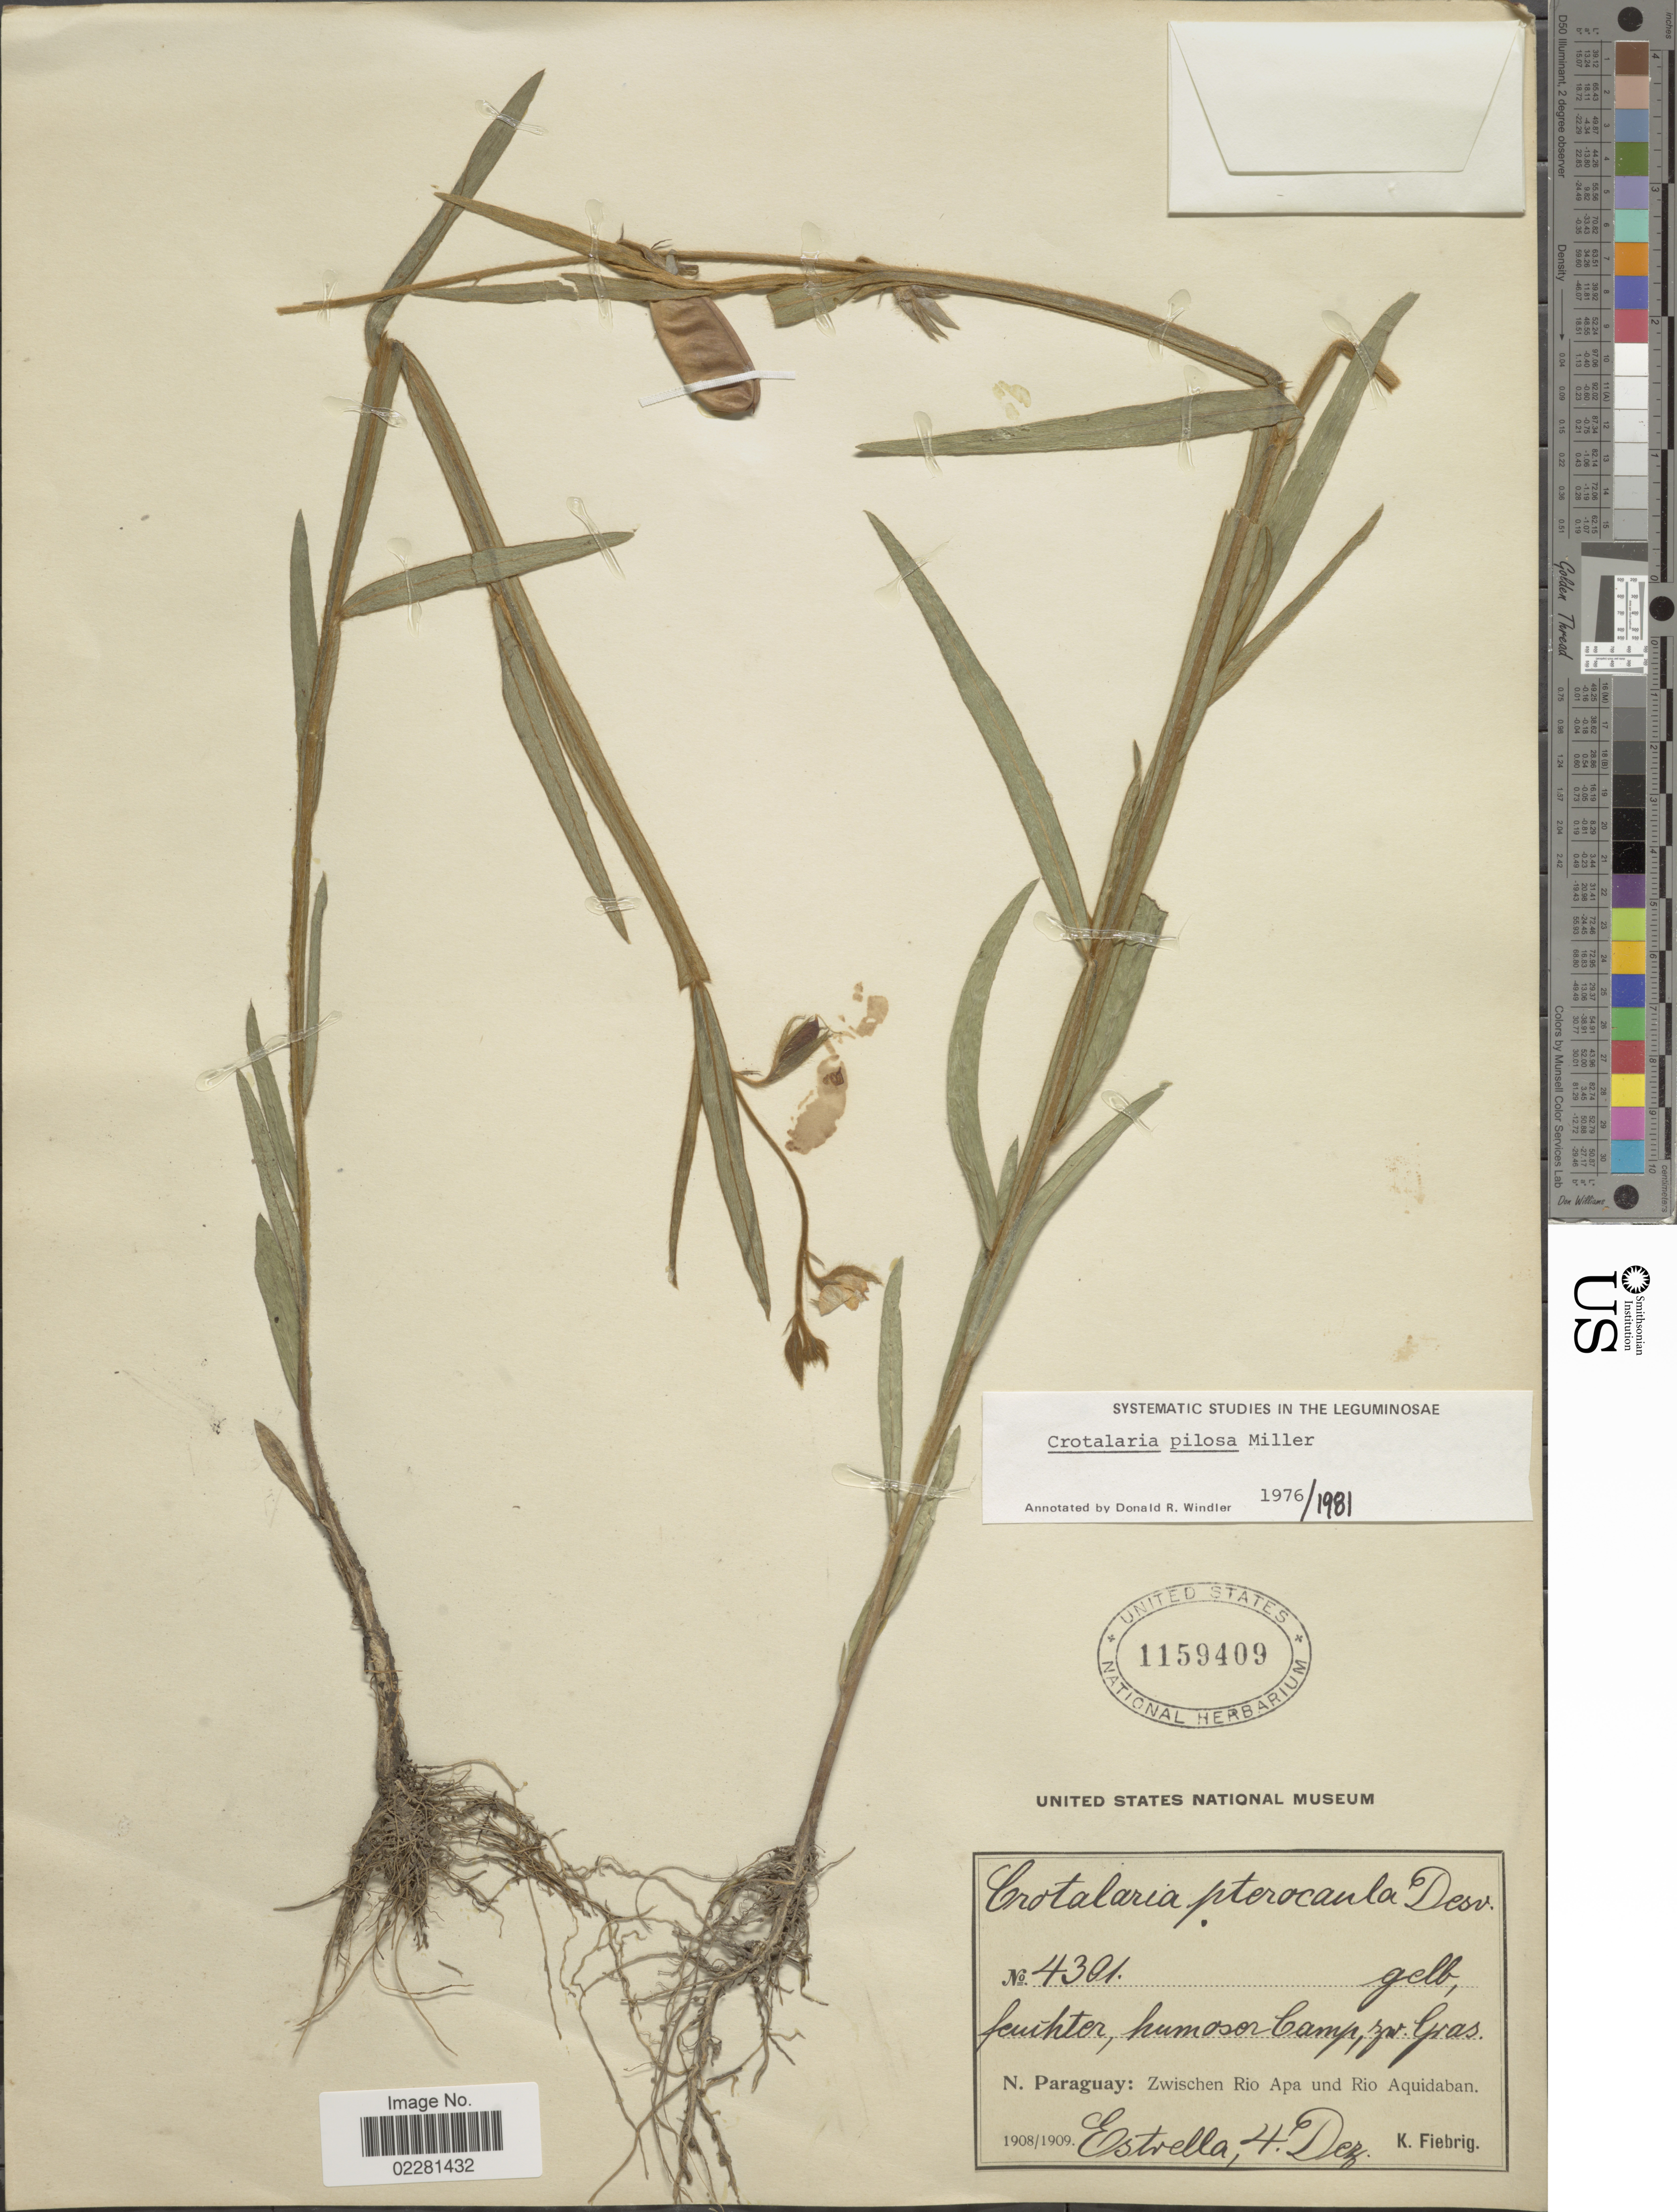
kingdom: Plantae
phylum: Tracheophyta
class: Magnoliopsida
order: Fabales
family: Fabaceae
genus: Crotalaria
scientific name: Crotalaria pilosa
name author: Mill.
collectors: K. Fiebrig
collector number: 4301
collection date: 1908-12-04/1909-12-04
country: Paraguay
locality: N. Paraguay, Zwischen Rio Apa und Aquidaban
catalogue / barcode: US 1159409